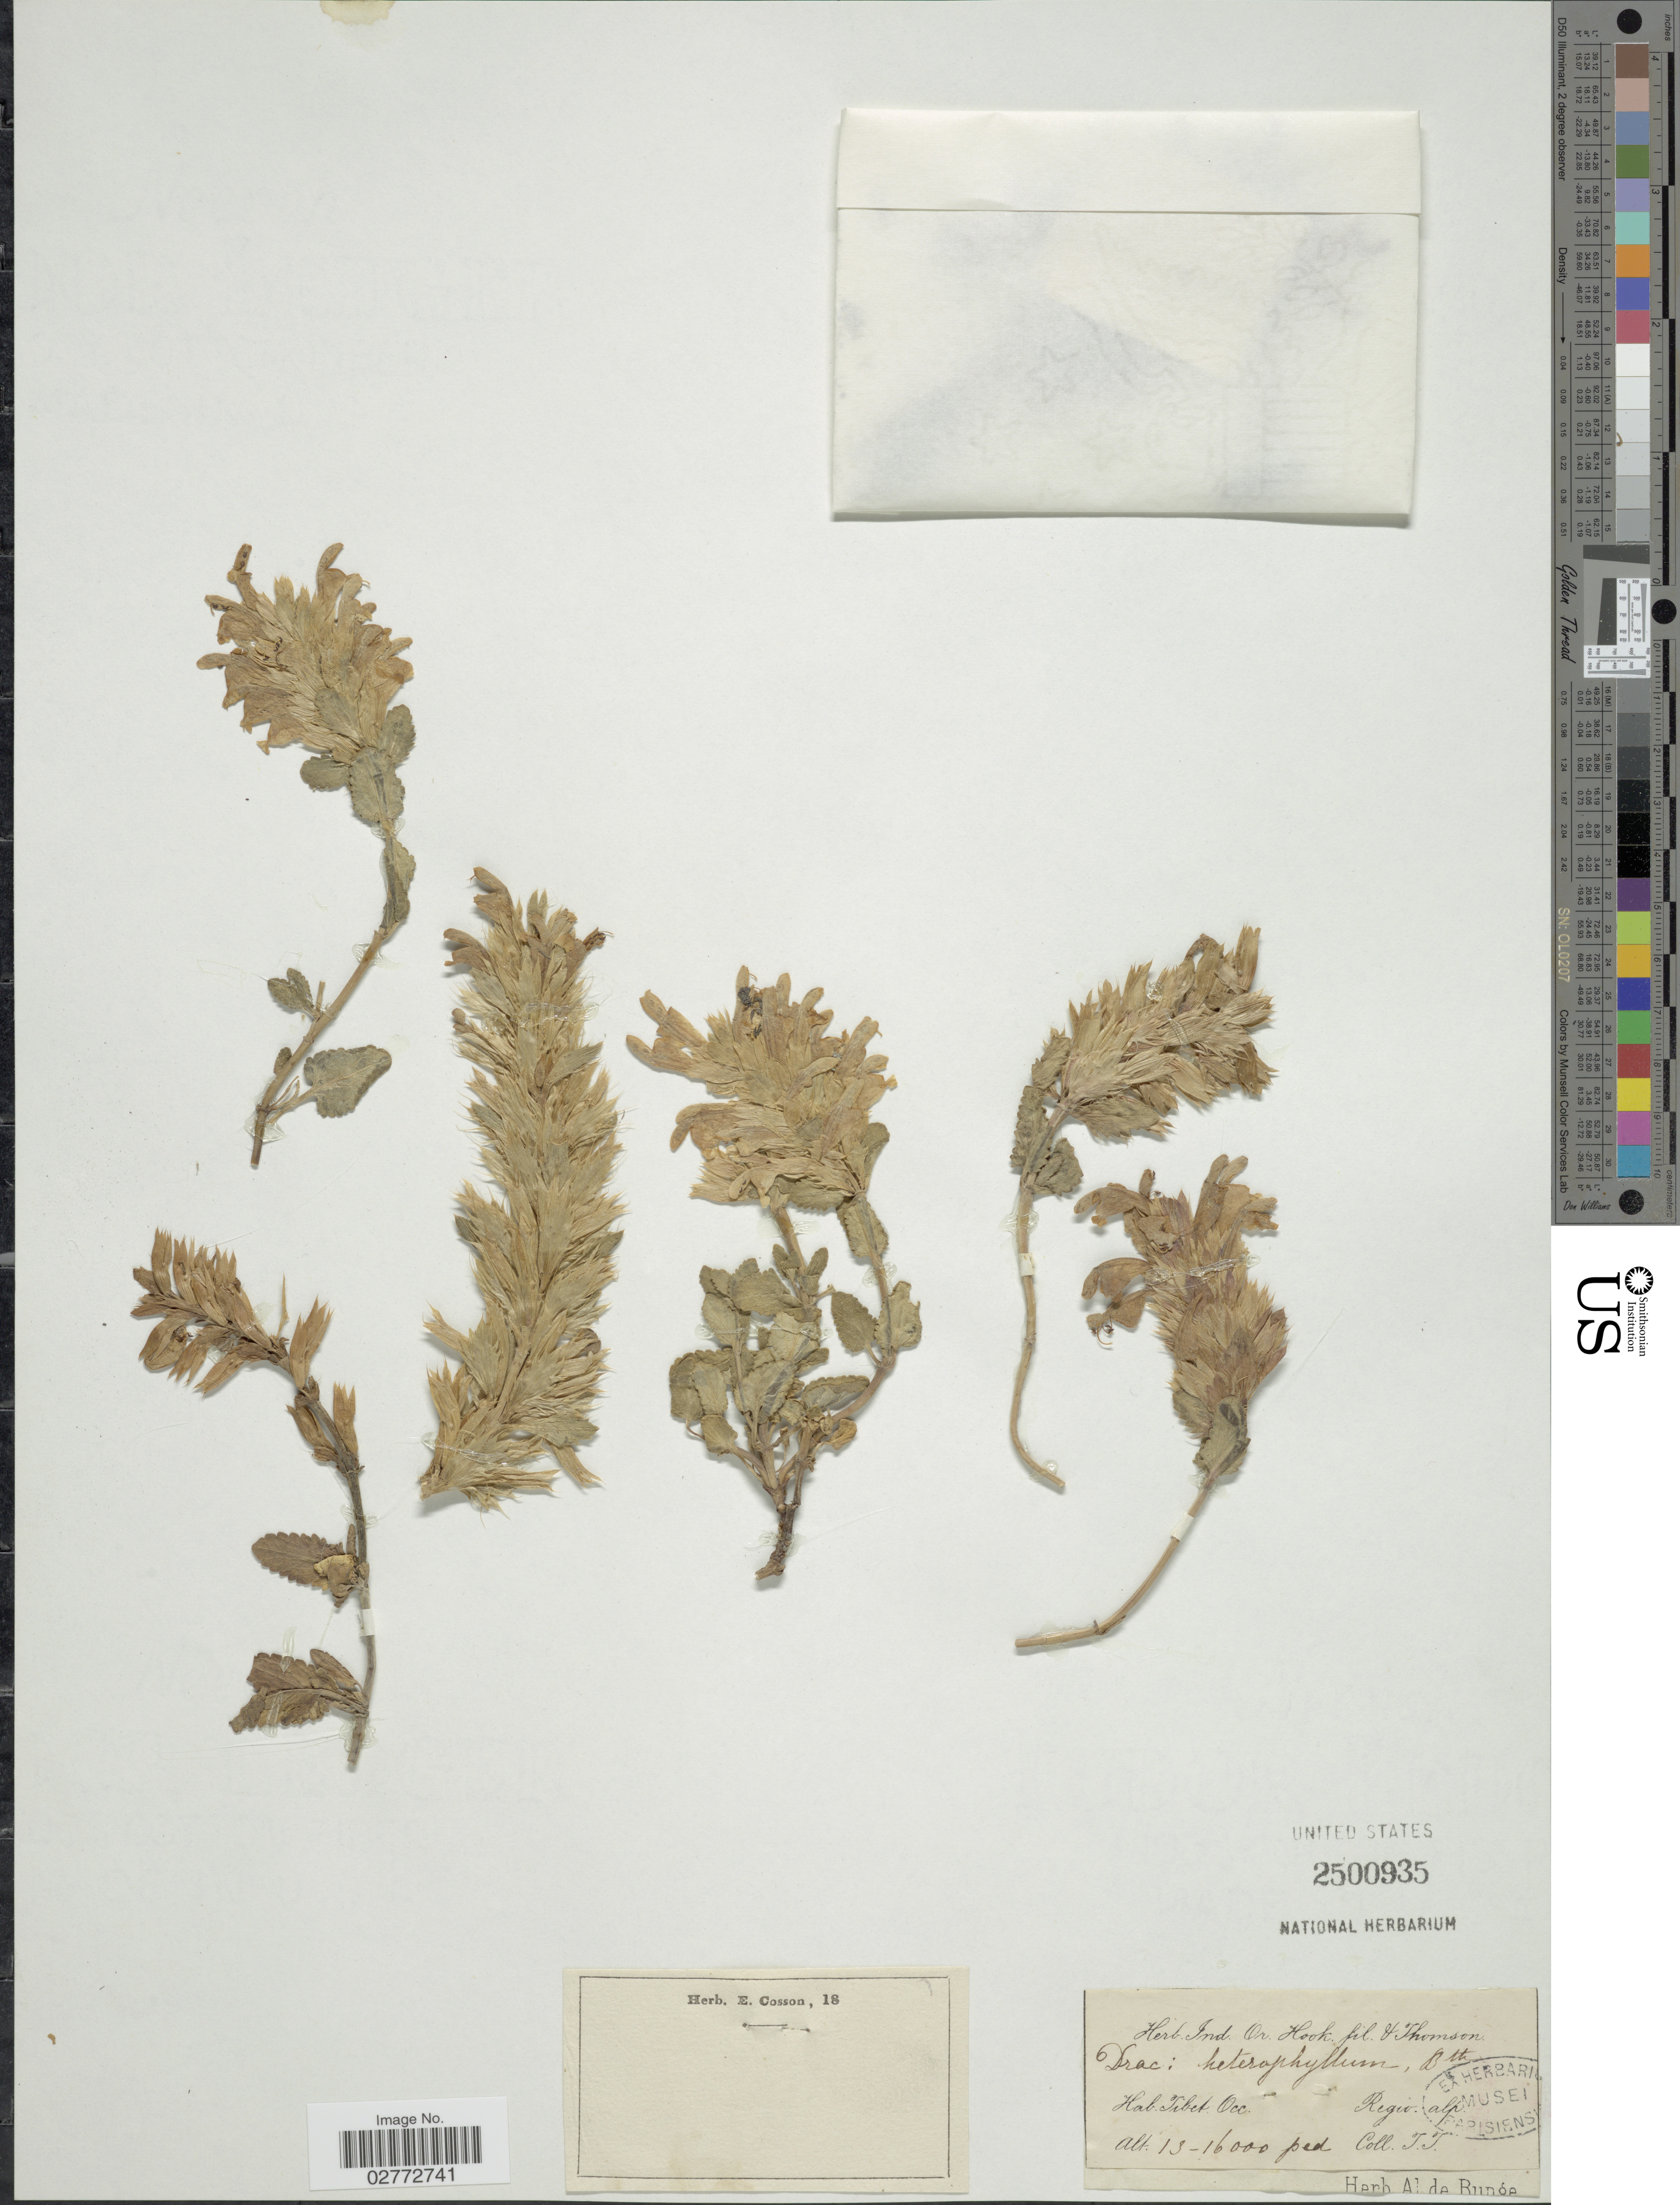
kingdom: Plantae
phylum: Tracheophyta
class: Magnoliopsida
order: Lamiales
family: Lamiaceae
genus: Dracocephalum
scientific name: Dracocephalum heterophyllum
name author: Benth.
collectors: T. Thomson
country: China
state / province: Xizang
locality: Tibet Occ. Regio. alp.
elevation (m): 3962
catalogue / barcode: US 2500935